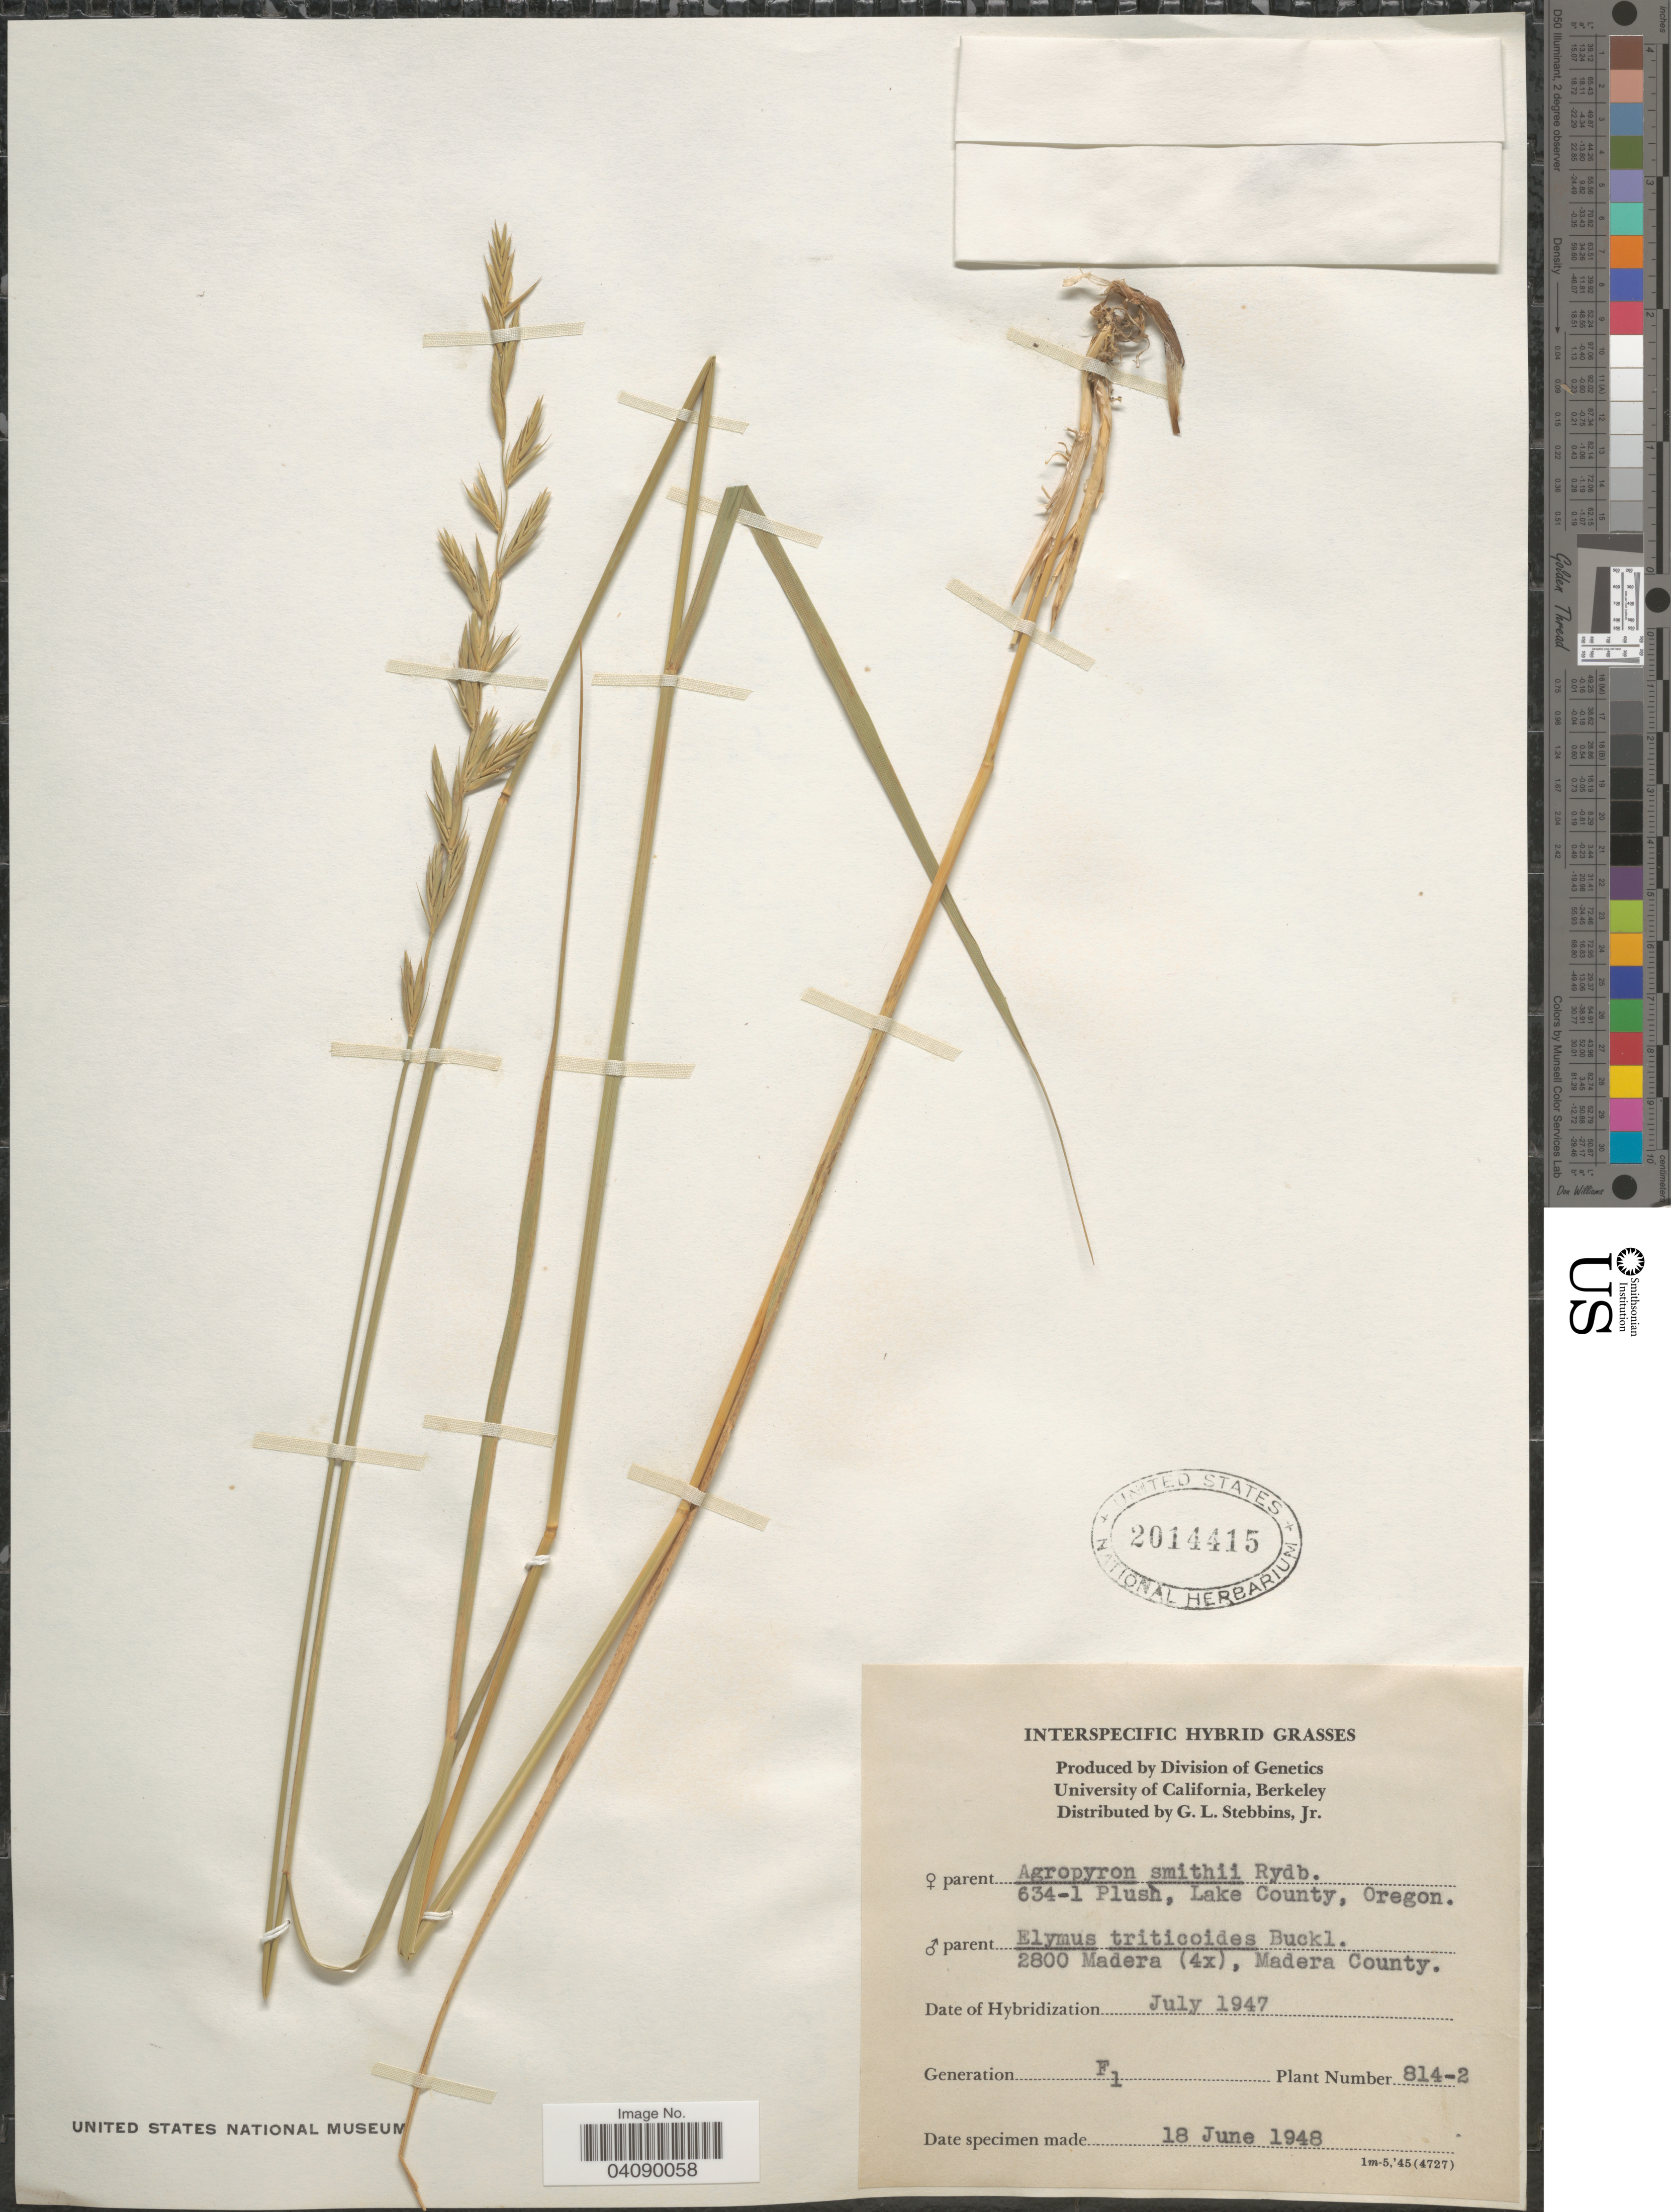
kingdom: Plantae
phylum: Tracheophyta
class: Liliopsida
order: Poales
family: Poaceae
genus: Agroelymus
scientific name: x Agroelymus sp.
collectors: G. L. Stebbins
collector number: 814-2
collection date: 1948-06-18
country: United States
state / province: California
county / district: Alameda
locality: University of California, Berkeley [unsure placement]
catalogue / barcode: US 2014415